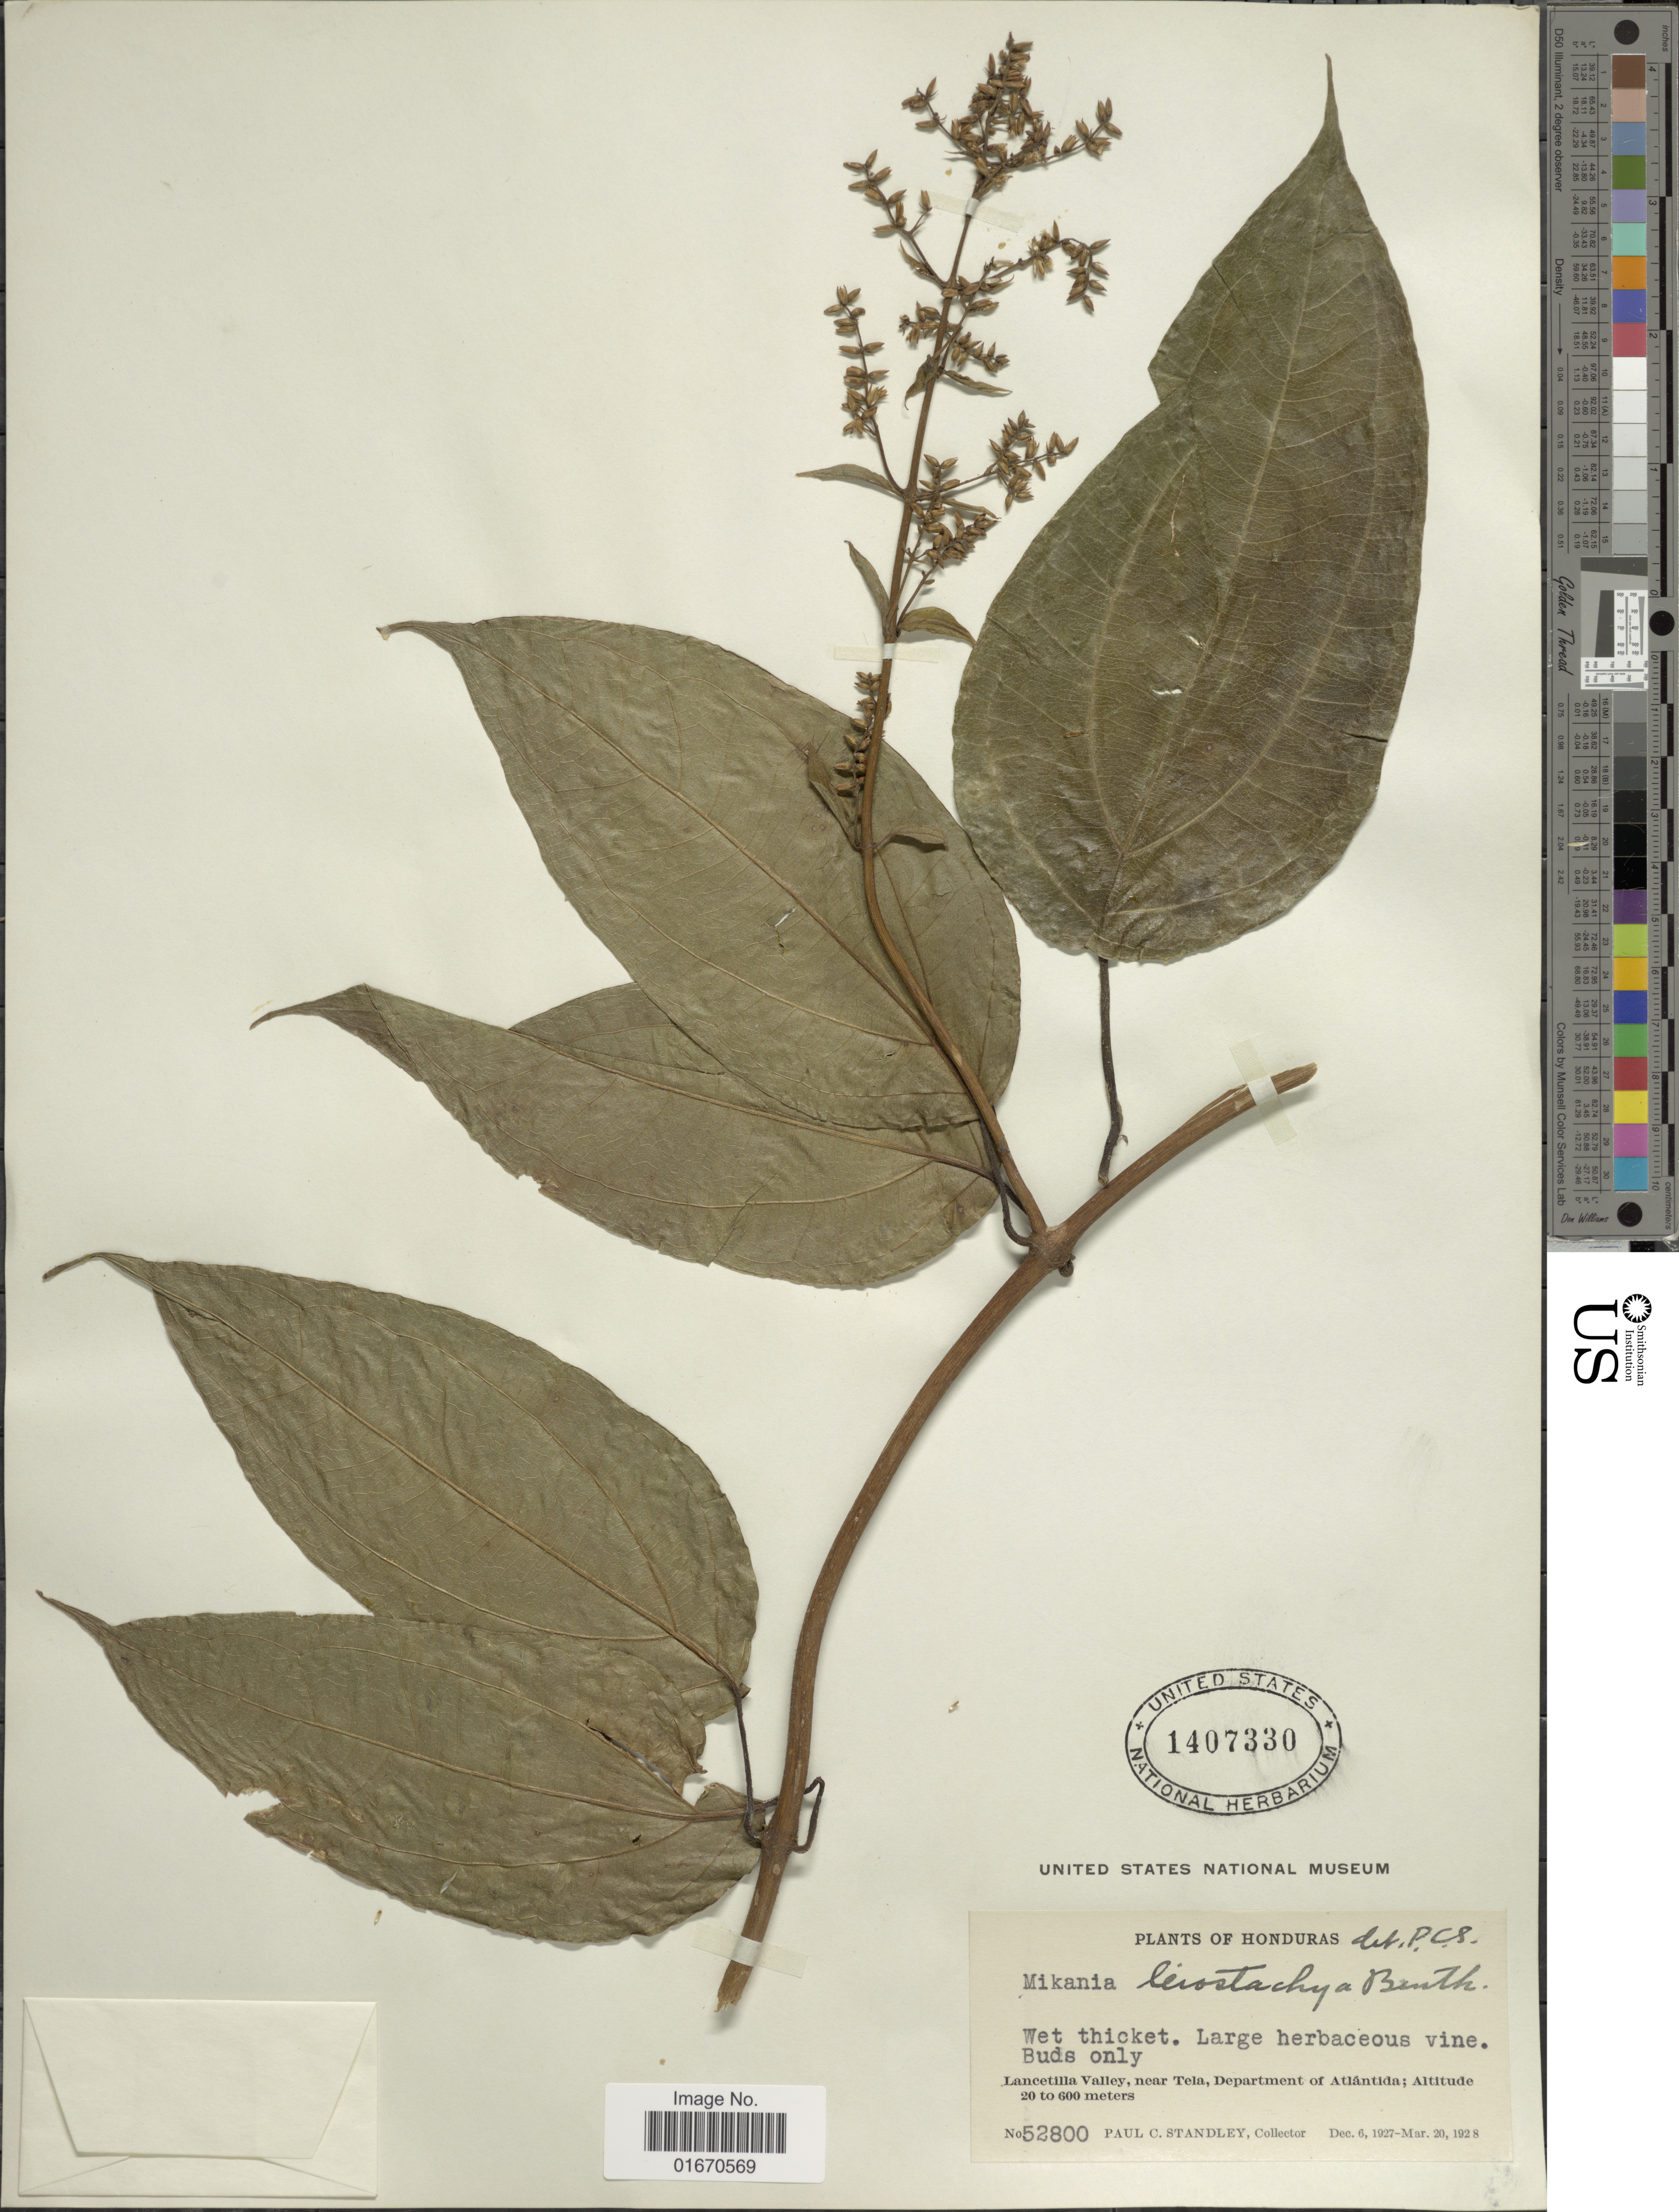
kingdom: Plantae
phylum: Tracheophyta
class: Magnoliopsida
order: Asterales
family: Asteraceae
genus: Mikania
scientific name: Mikania leiostachya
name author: Benth.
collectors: P. C. Standley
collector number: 52800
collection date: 1927-12-06/1928-03-20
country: Honduras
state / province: Atlántida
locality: Lancetilla Valley, near Tela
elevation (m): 20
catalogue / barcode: US 1407330